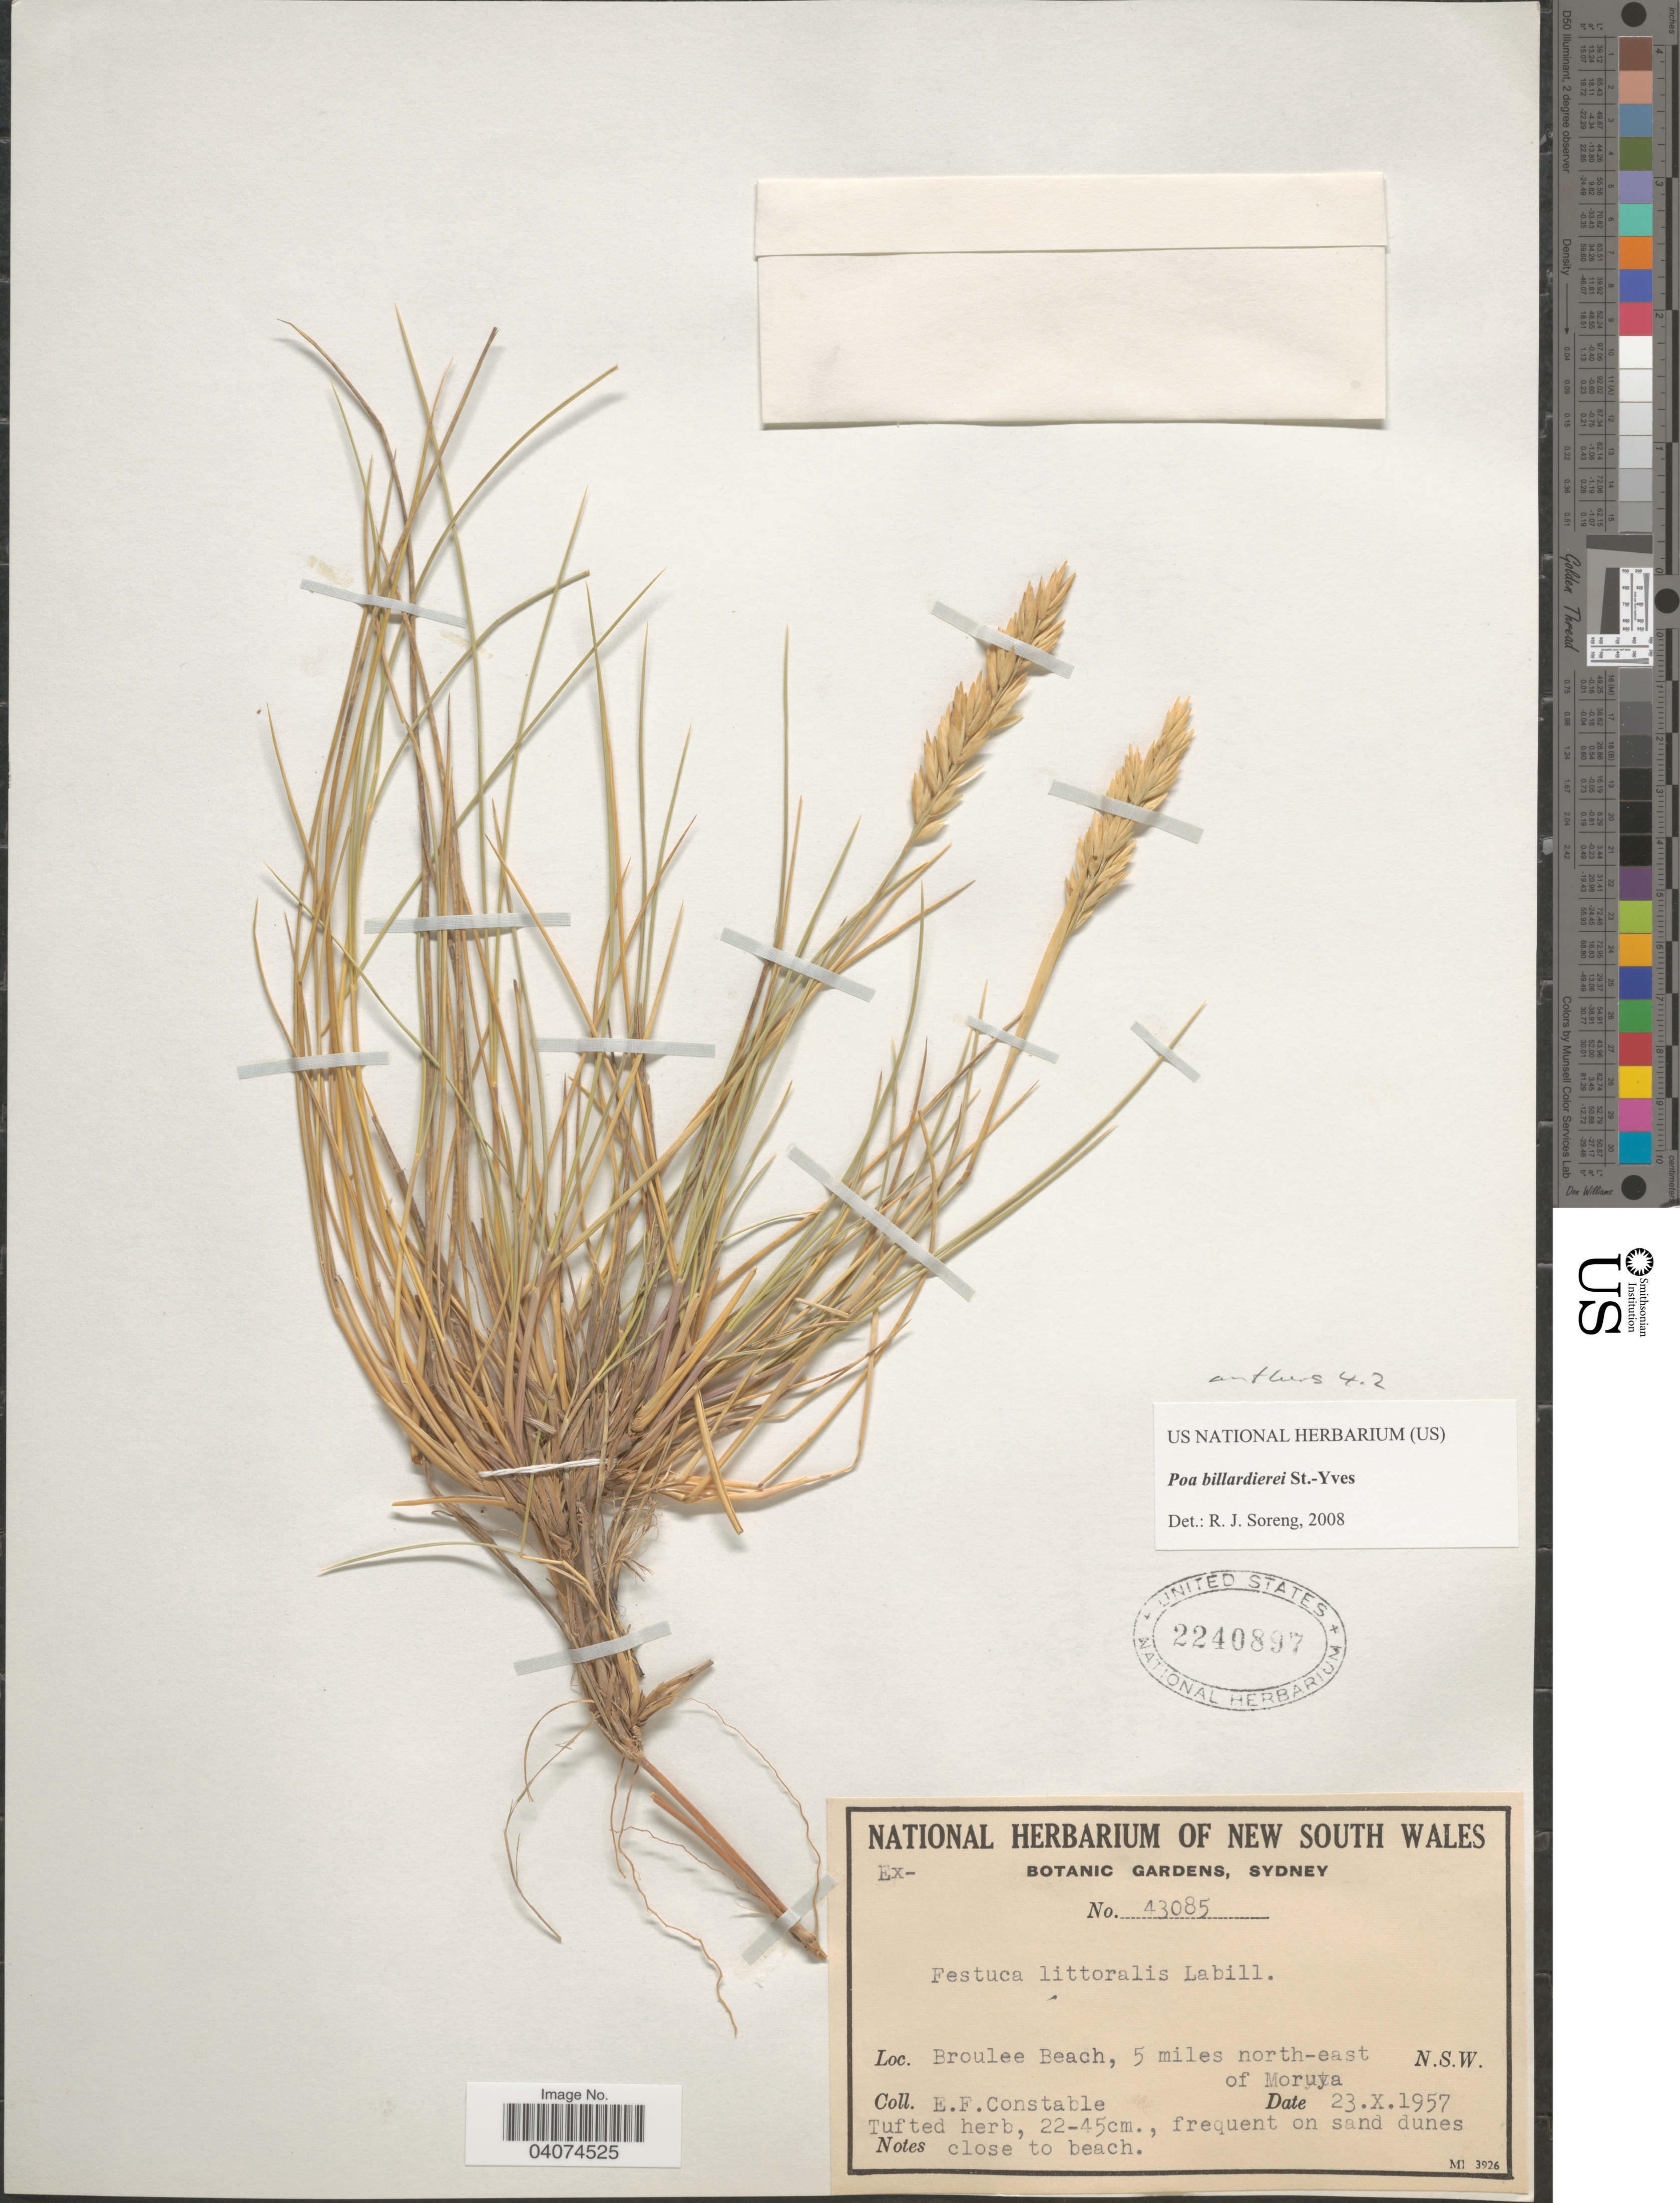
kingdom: Plantae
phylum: Tracheophyta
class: Liliopsida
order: Poales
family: Poaceae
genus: Poa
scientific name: Poa billardierei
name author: (Spreng.) St.-Yves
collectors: E. F. Constable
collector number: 43085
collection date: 1957-10-23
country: Australia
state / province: New South Wales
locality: Broulee Beach, 5 miles north-east of Moruya.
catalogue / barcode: US 2240897